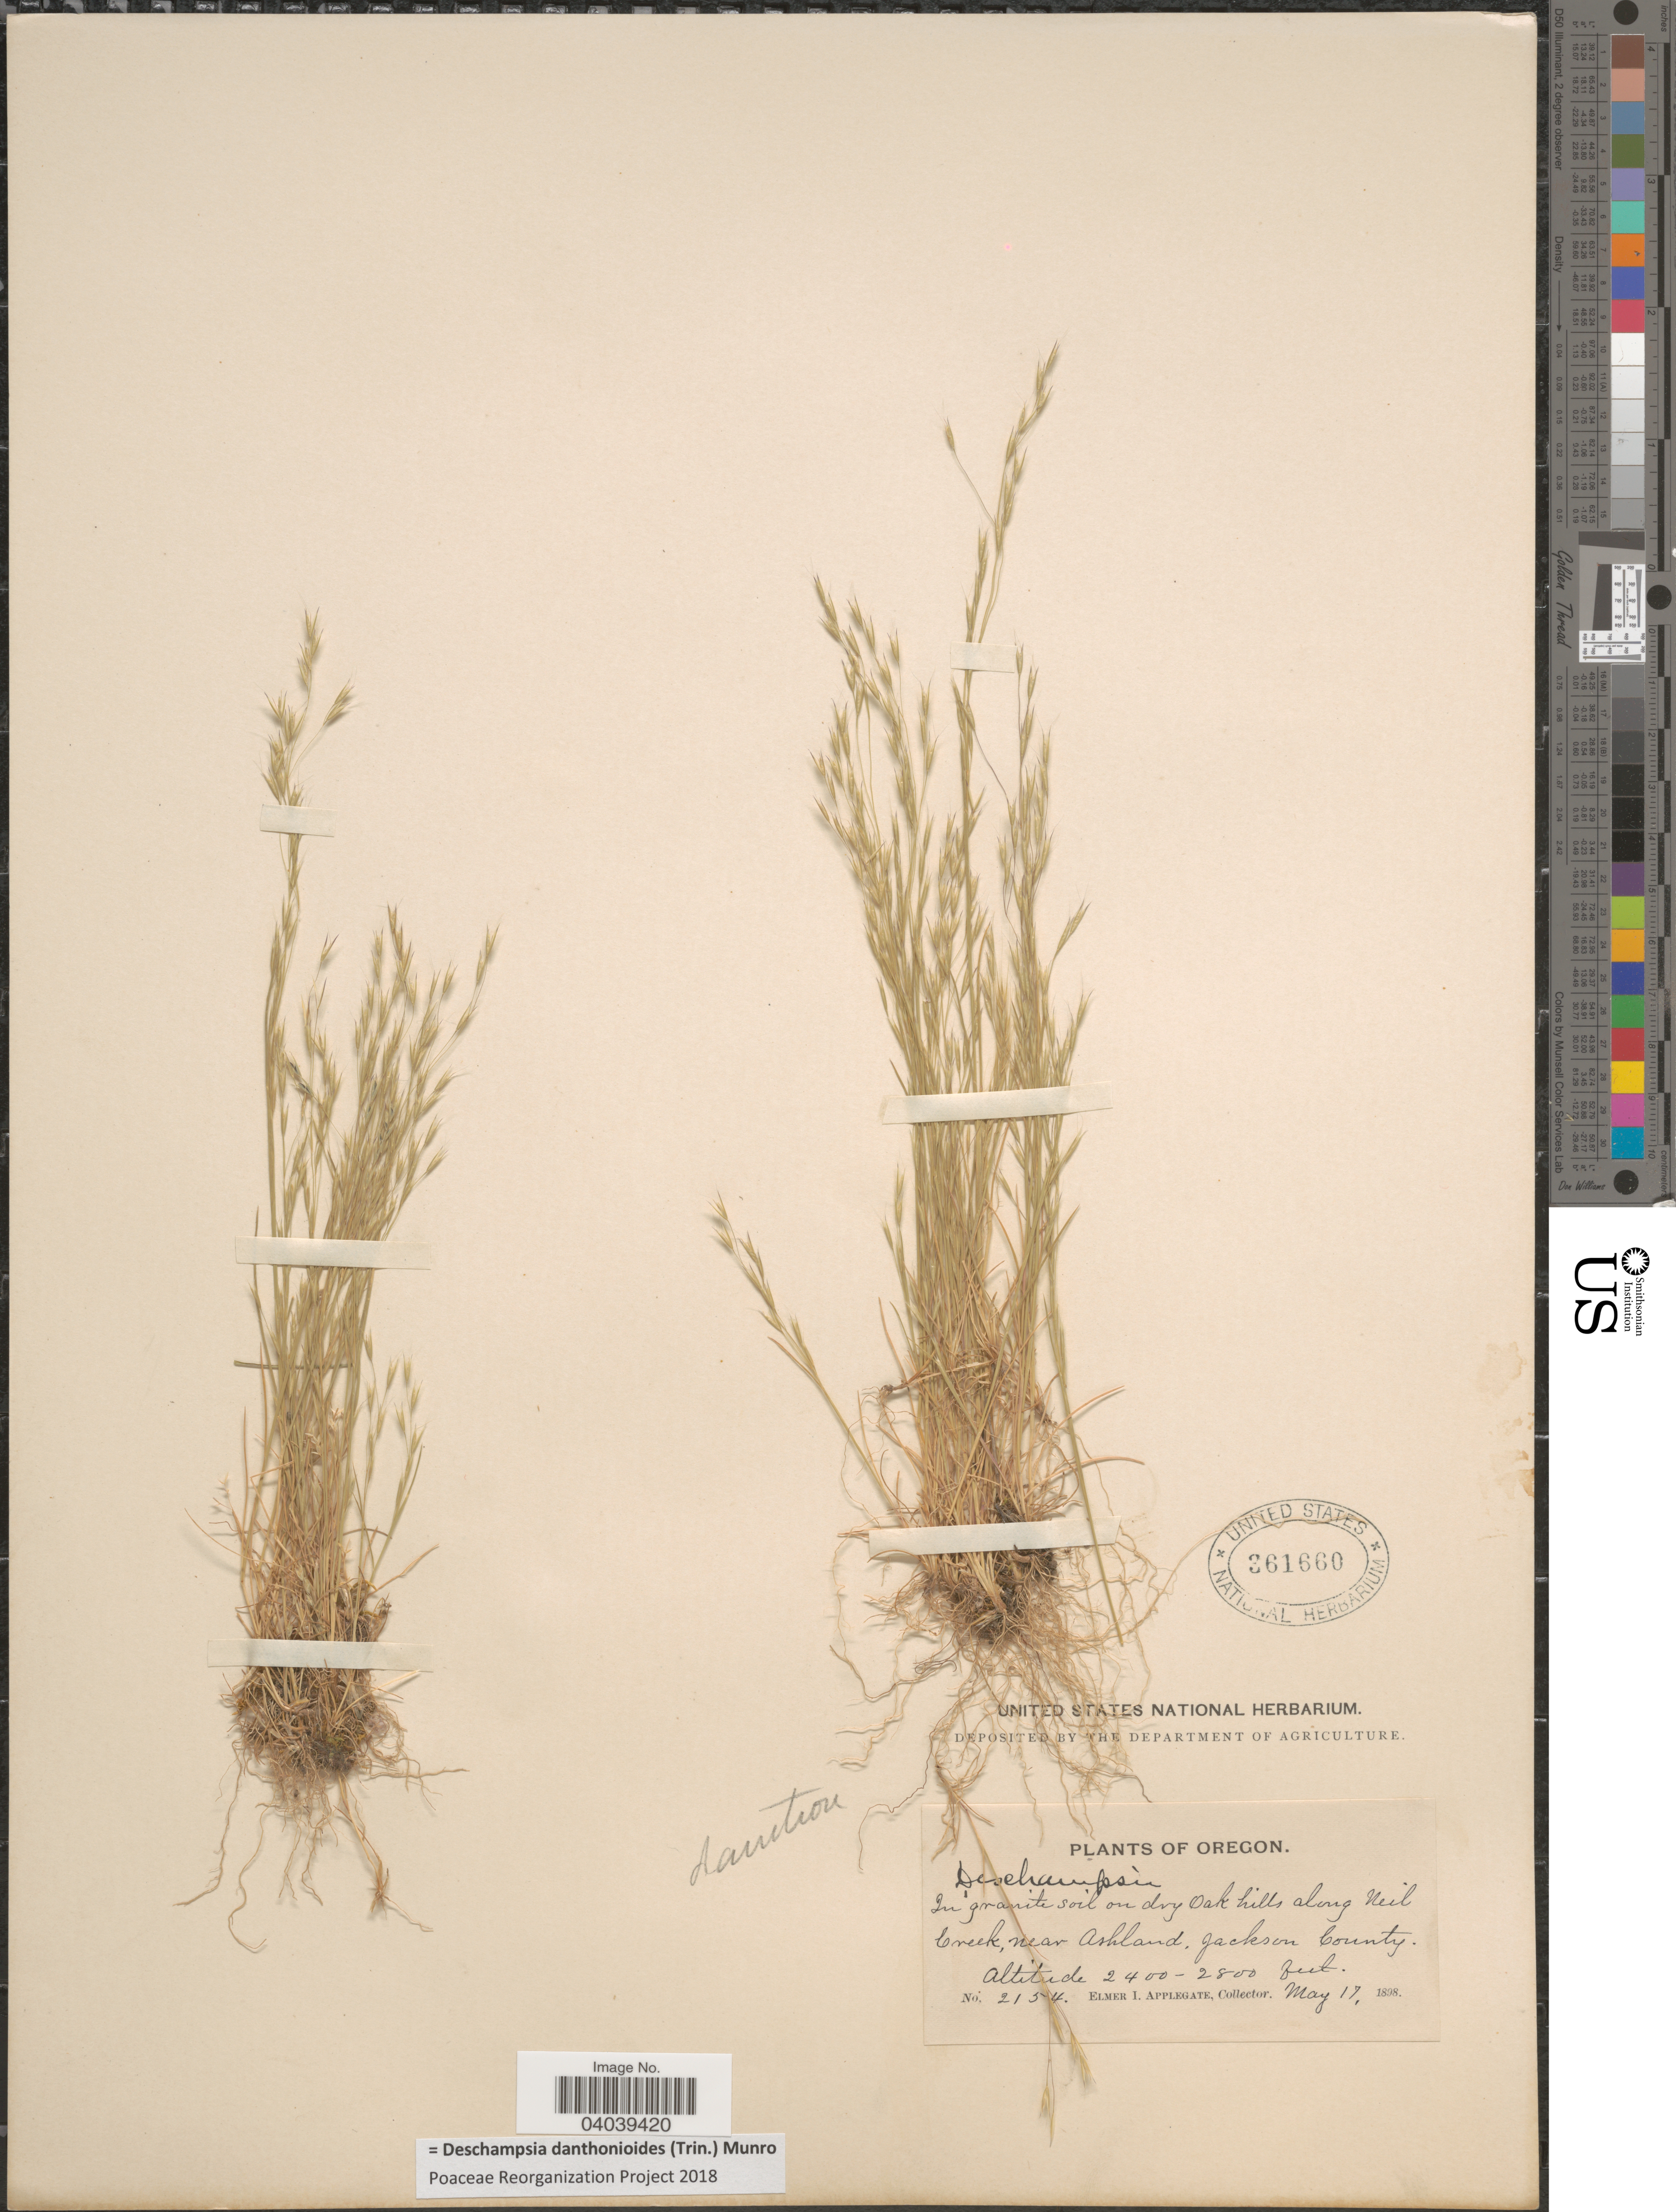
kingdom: Plantae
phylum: Tracheophyta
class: Liliopsida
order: Poales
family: Poaceae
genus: Deschampsia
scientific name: Deschampsia danthonioides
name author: (Trin.) Munro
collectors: E. I. Applegate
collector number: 2154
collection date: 1898-05-17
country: United States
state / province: Oregon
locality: In granite soil on dry Oak hills along Neil Creek, near Ashland, Jackson County.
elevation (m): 732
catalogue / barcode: US 361660